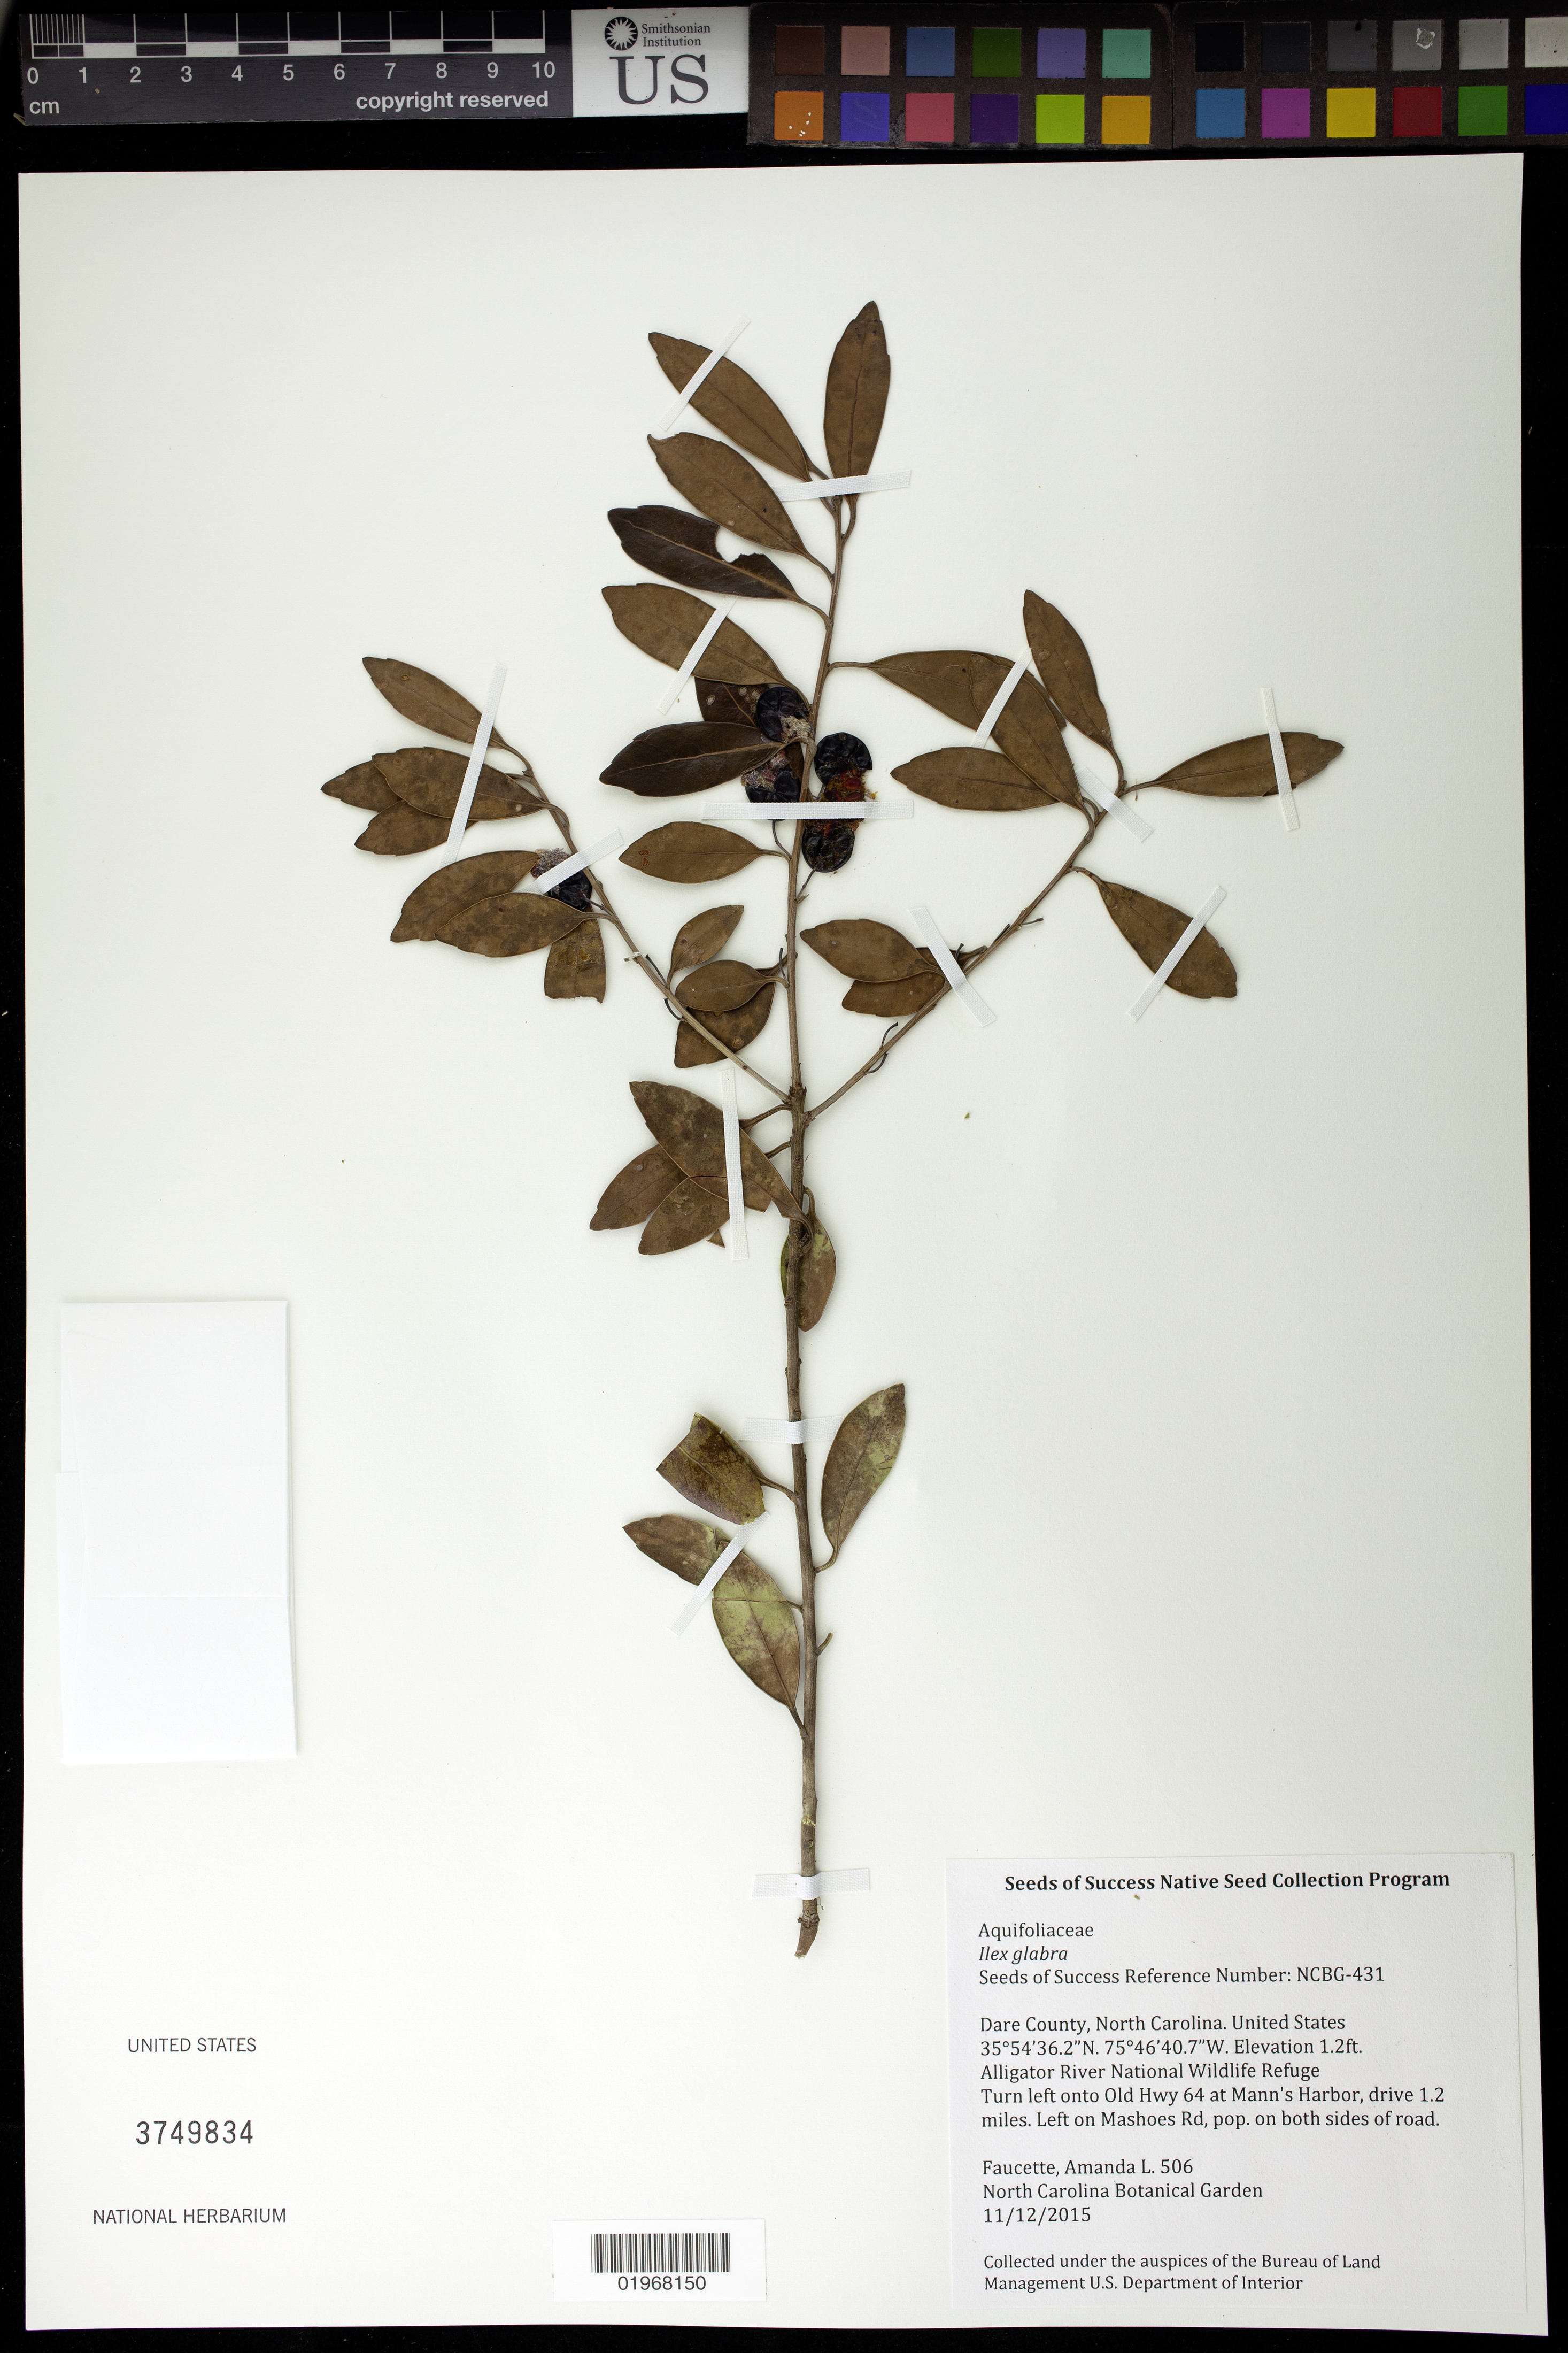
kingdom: Plantae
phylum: Tracheophyta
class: Magnoliopsida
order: Aquifoliales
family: Aquifoliaceae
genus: Ilex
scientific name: Ilex glabra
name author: (L.) A. Gray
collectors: A. Faucette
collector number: NCBG-431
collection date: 2015-11-12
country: United States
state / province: North Carolina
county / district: Dare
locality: Alligator River National Wildlife Refuge, Mashoes Rd.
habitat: Brackish marsh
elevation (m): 0.4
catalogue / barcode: US 3749834